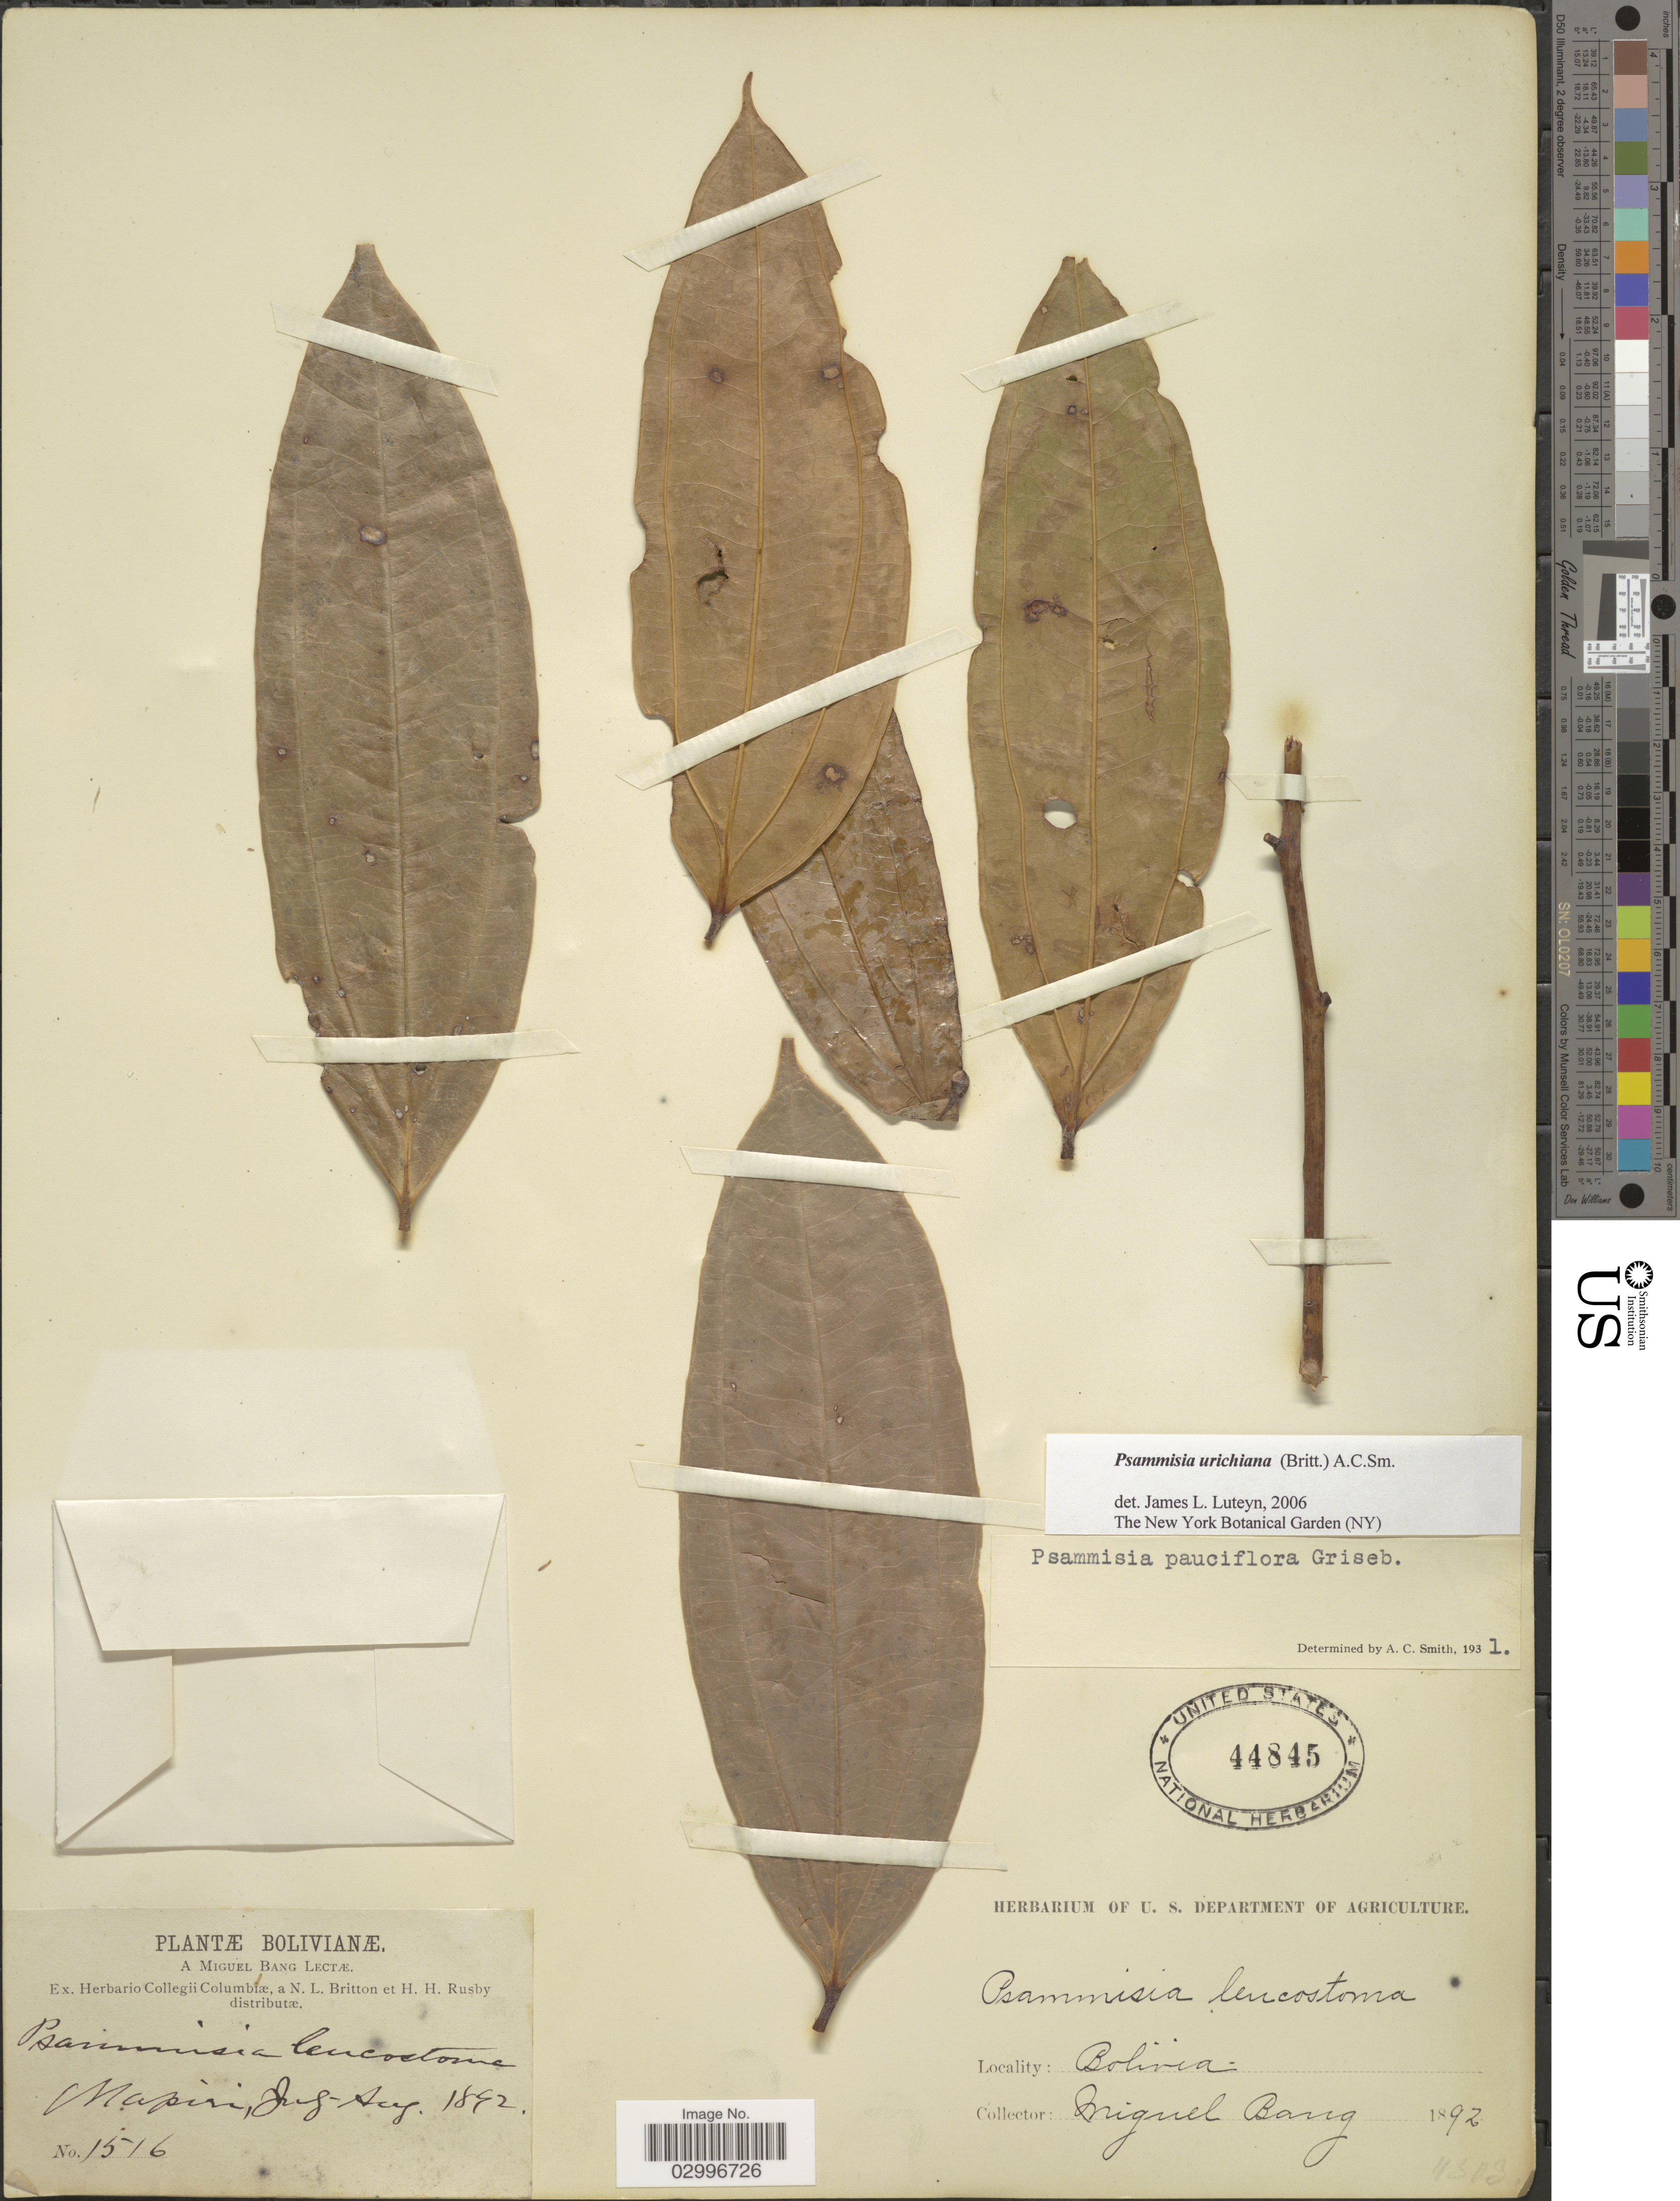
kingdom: Plantae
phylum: Tracheophyta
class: Magnoliopsida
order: Ericales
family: Ericaceae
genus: Psammisia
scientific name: Psammisia urichiana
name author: (Britton) A.C. Sm.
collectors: M. Bang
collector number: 1516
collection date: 1892-07/1892-08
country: Bolivia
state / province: La Paz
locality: Mapiri.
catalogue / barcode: US 44845